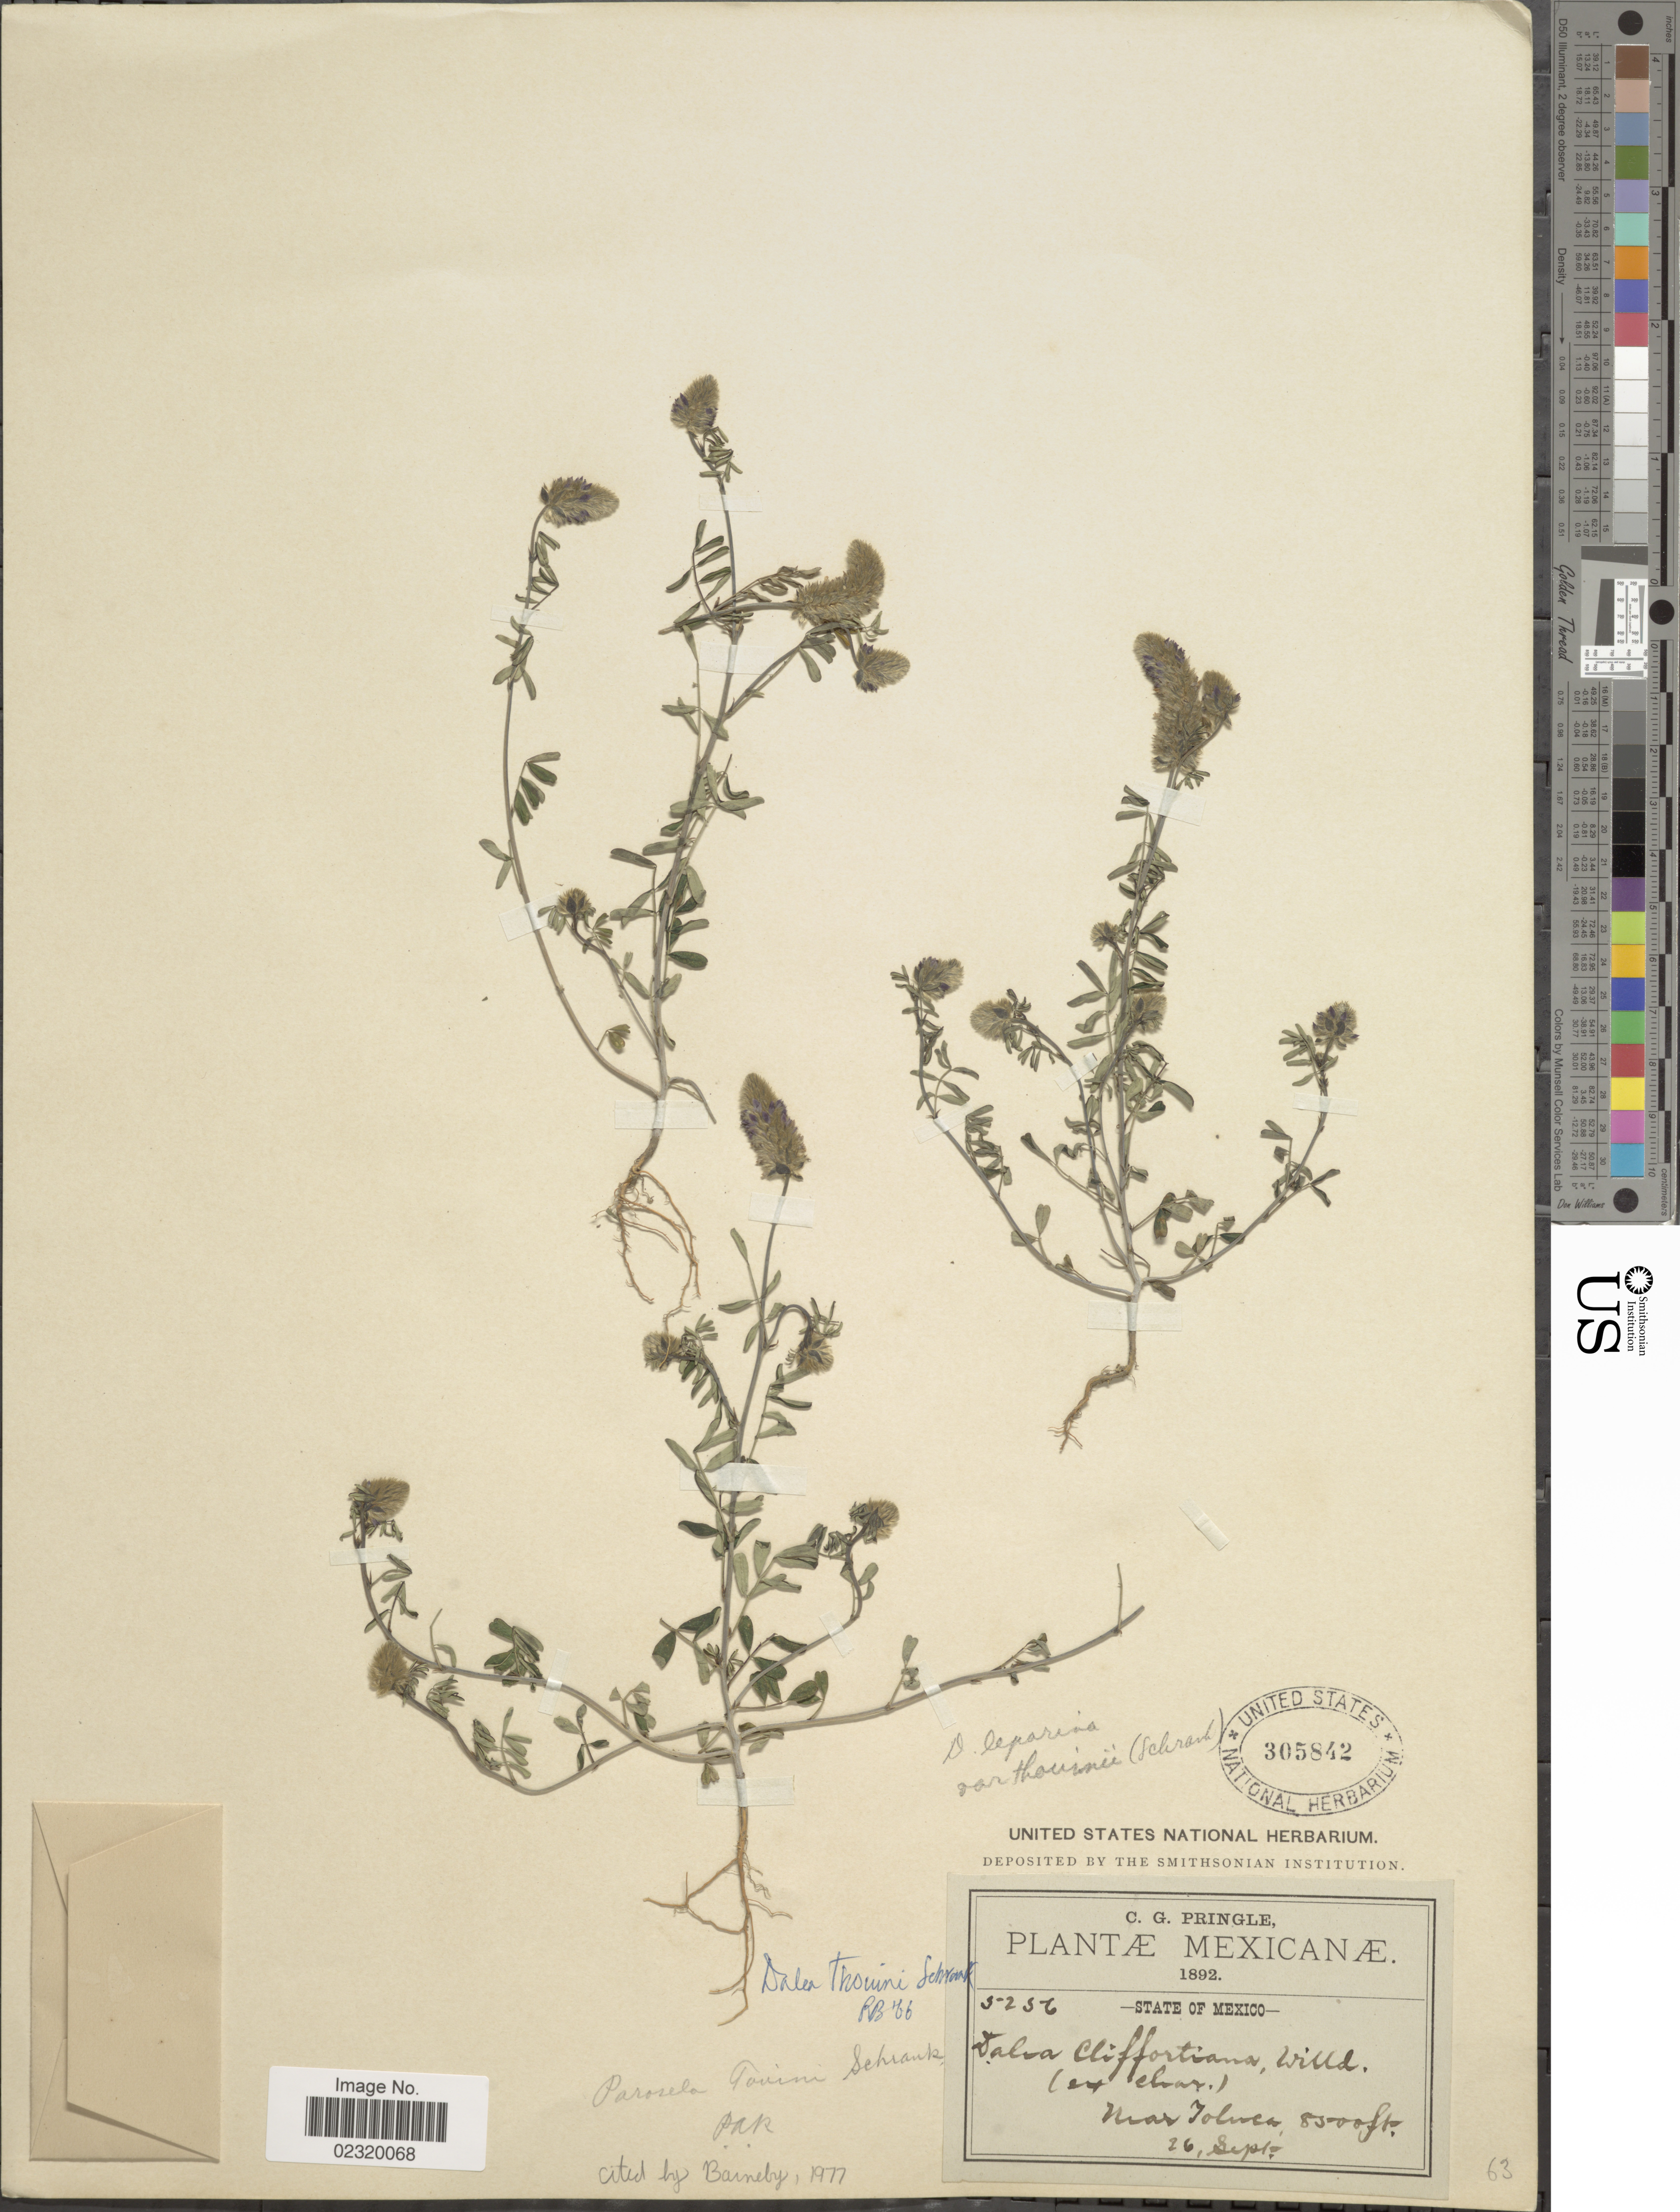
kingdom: Plantae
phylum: Tracheophyta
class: Magnoliopsida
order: Fabales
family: Fabaceae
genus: Dalea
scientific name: Dalea thouinii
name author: Schrank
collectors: C. G. Pringle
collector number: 5256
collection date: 1892-09-26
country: Mexico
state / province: México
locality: Near Toluca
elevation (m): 2591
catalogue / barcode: US 305842